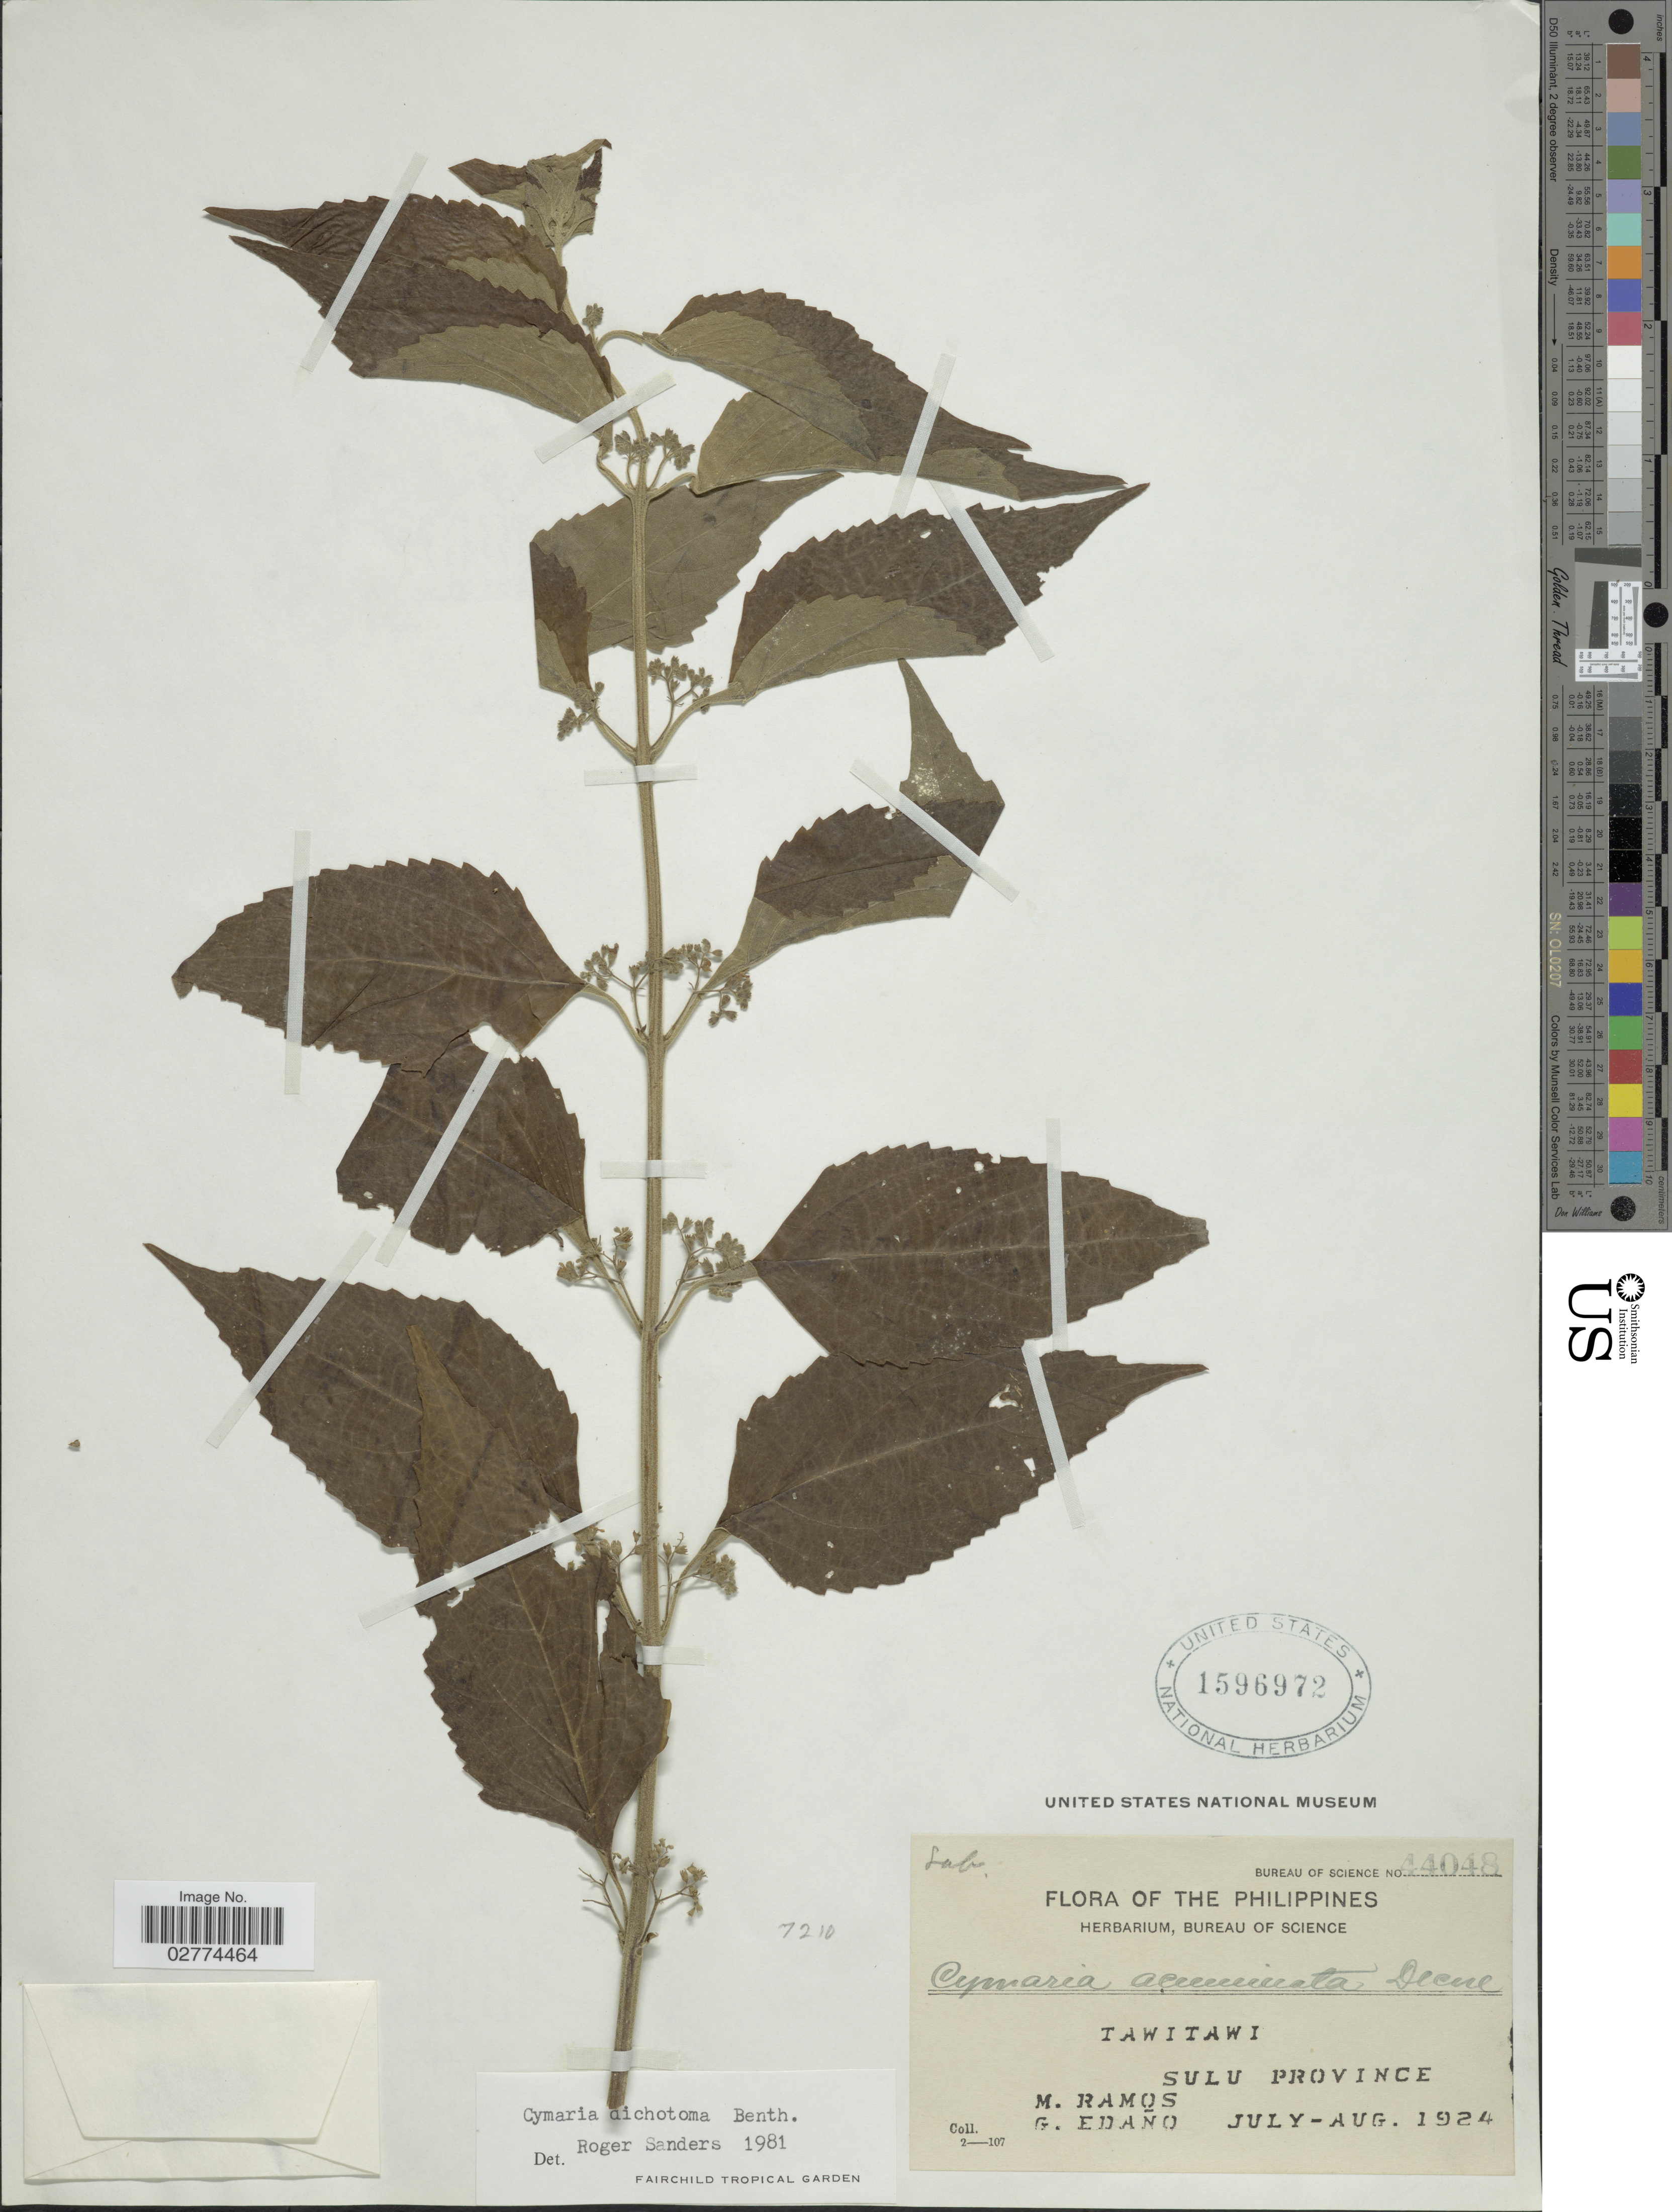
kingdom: Plantae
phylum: Tracheophyta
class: Magnoliopsida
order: Lamiales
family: Lamiaceae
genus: Cymaria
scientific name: Cymaria dichotoma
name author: Benth.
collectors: M. Ramos & G. Edaño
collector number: Bureau of Science44048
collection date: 1924-07/1924-08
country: Philippines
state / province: Muslim Mindanao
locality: Tawitawi, Sulu Province.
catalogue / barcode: US 1596972